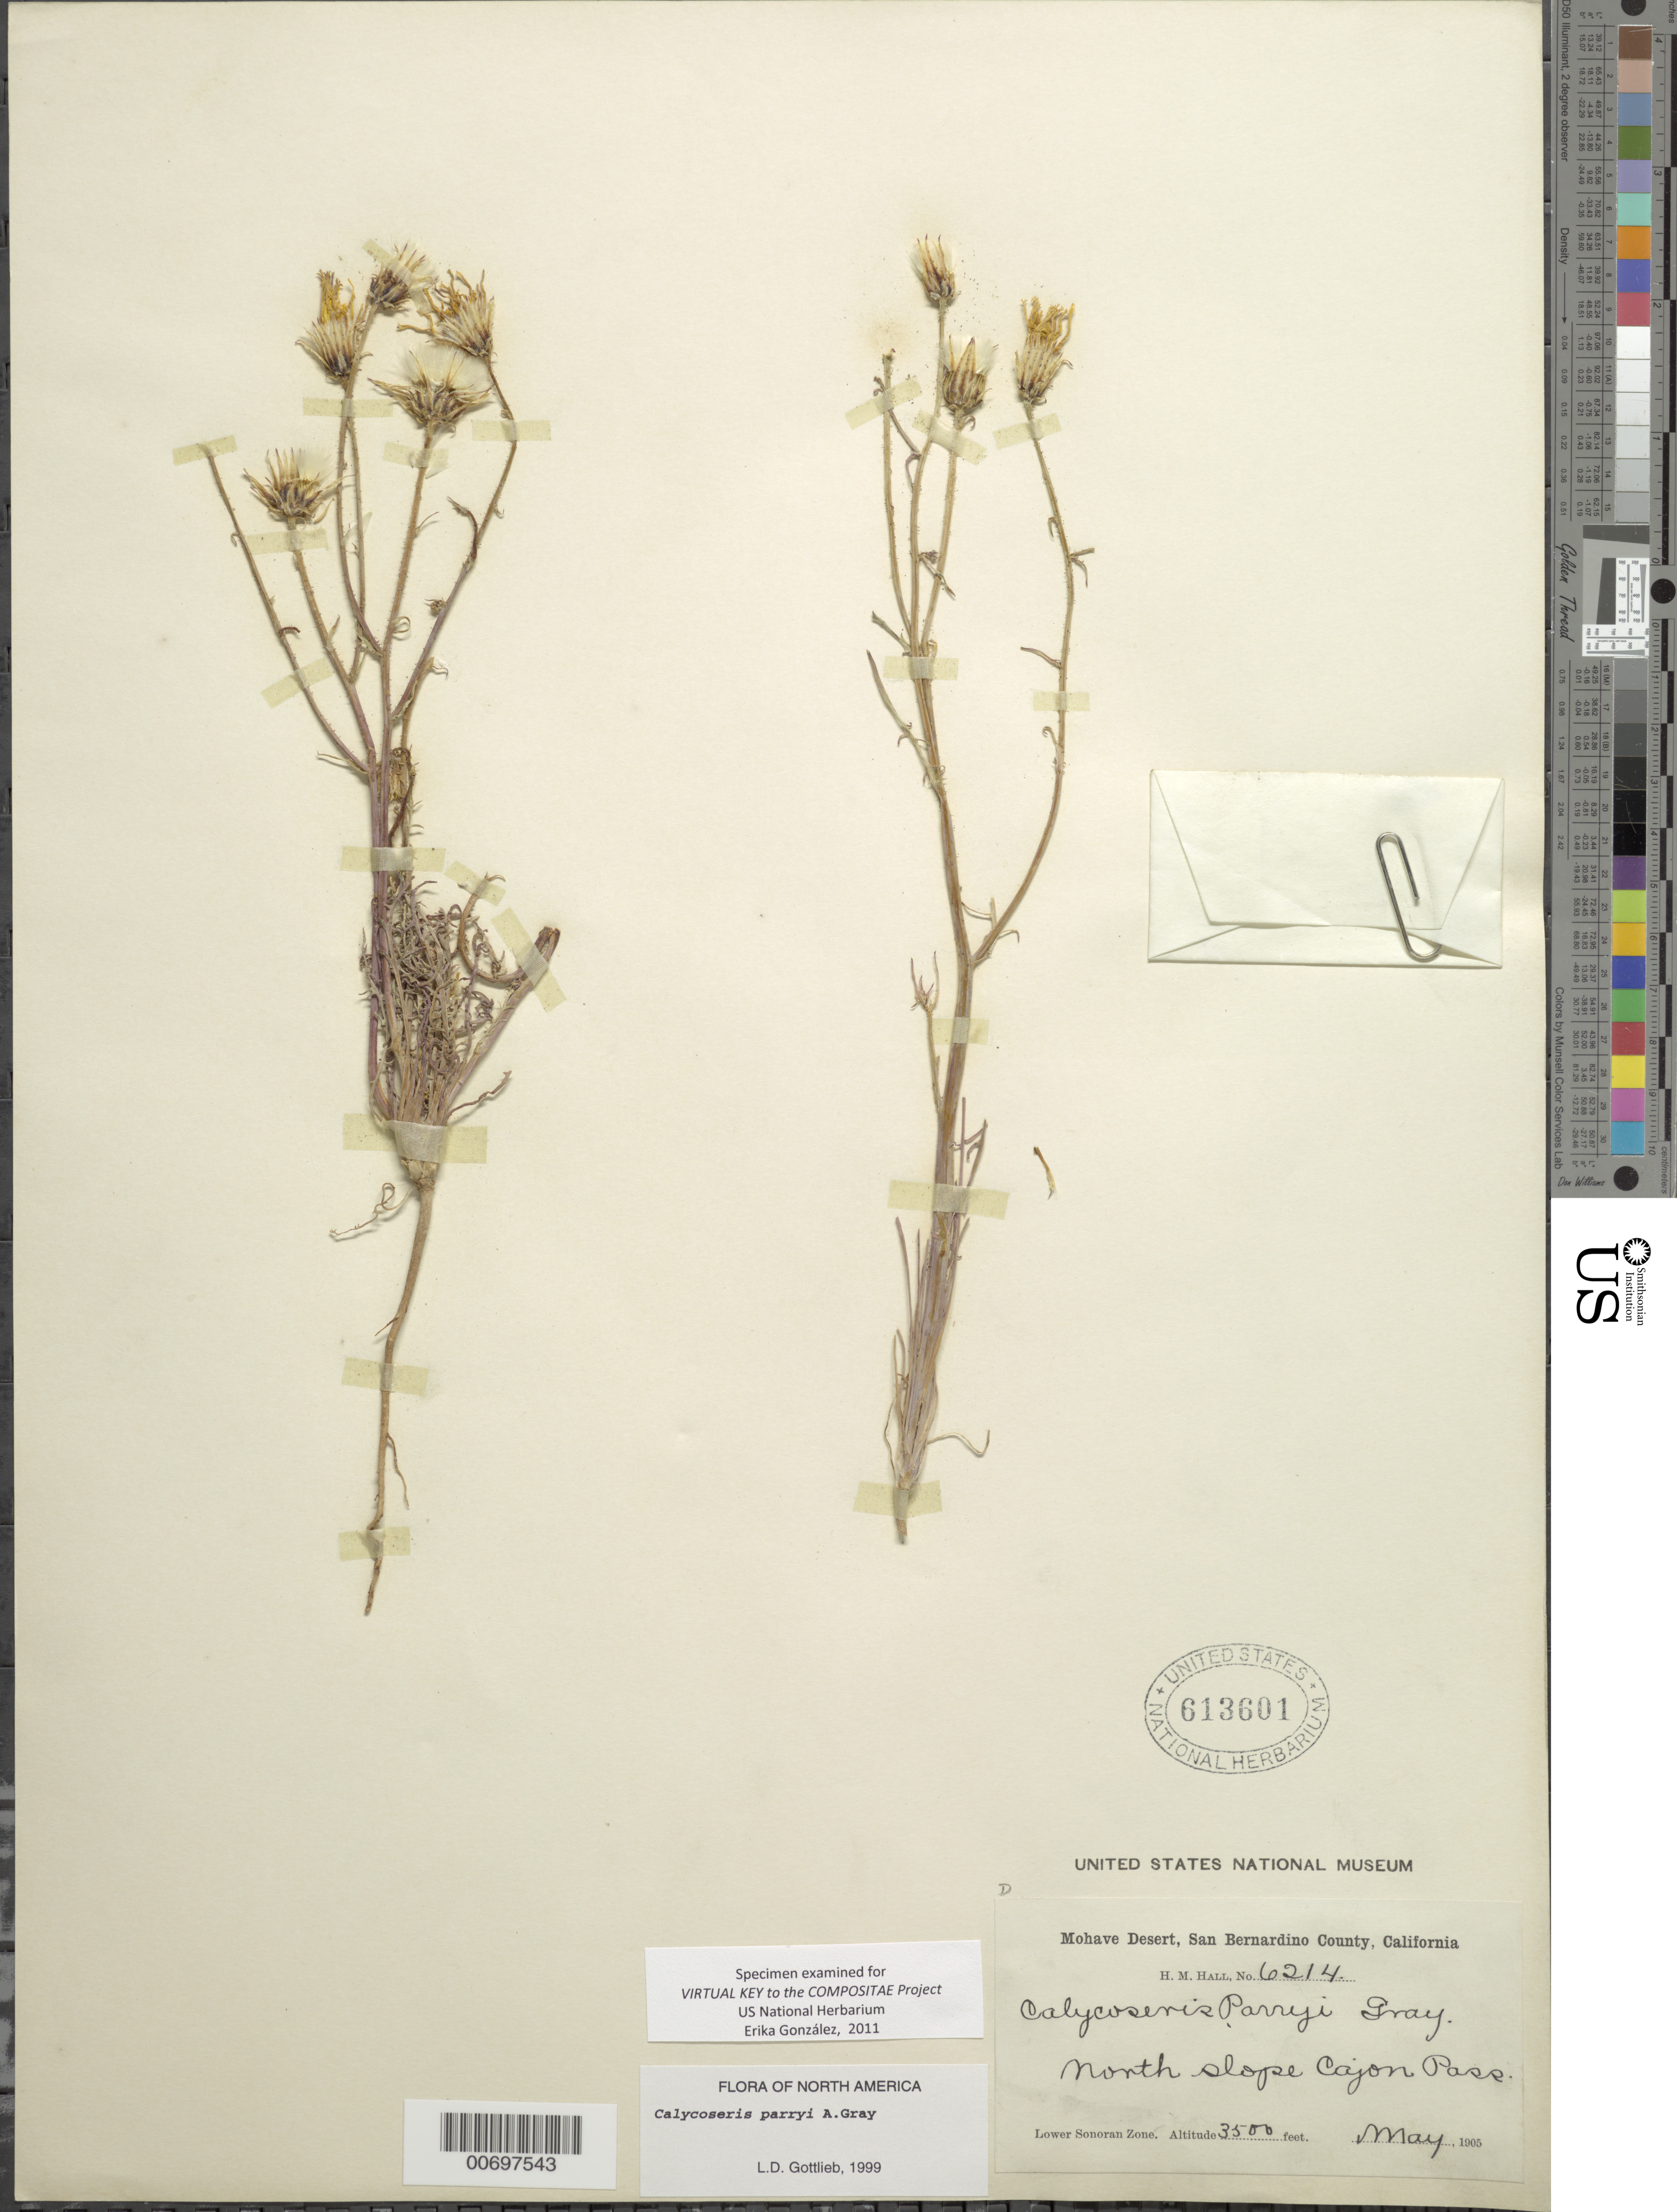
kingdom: Plantae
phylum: Tracheophyta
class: Magnoliopsida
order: Asterales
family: Asteraceae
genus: Calycoseris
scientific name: Calycoseris parryi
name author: A. Gray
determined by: Gottlieb, L. D.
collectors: H. M. Hall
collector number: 6214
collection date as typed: May 1905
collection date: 1905-05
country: United States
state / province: California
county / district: San Bernardino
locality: Mohave Desert, north slope Cajon Pass.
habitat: Lower Sonoran Zone.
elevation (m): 1067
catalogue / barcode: US 613601